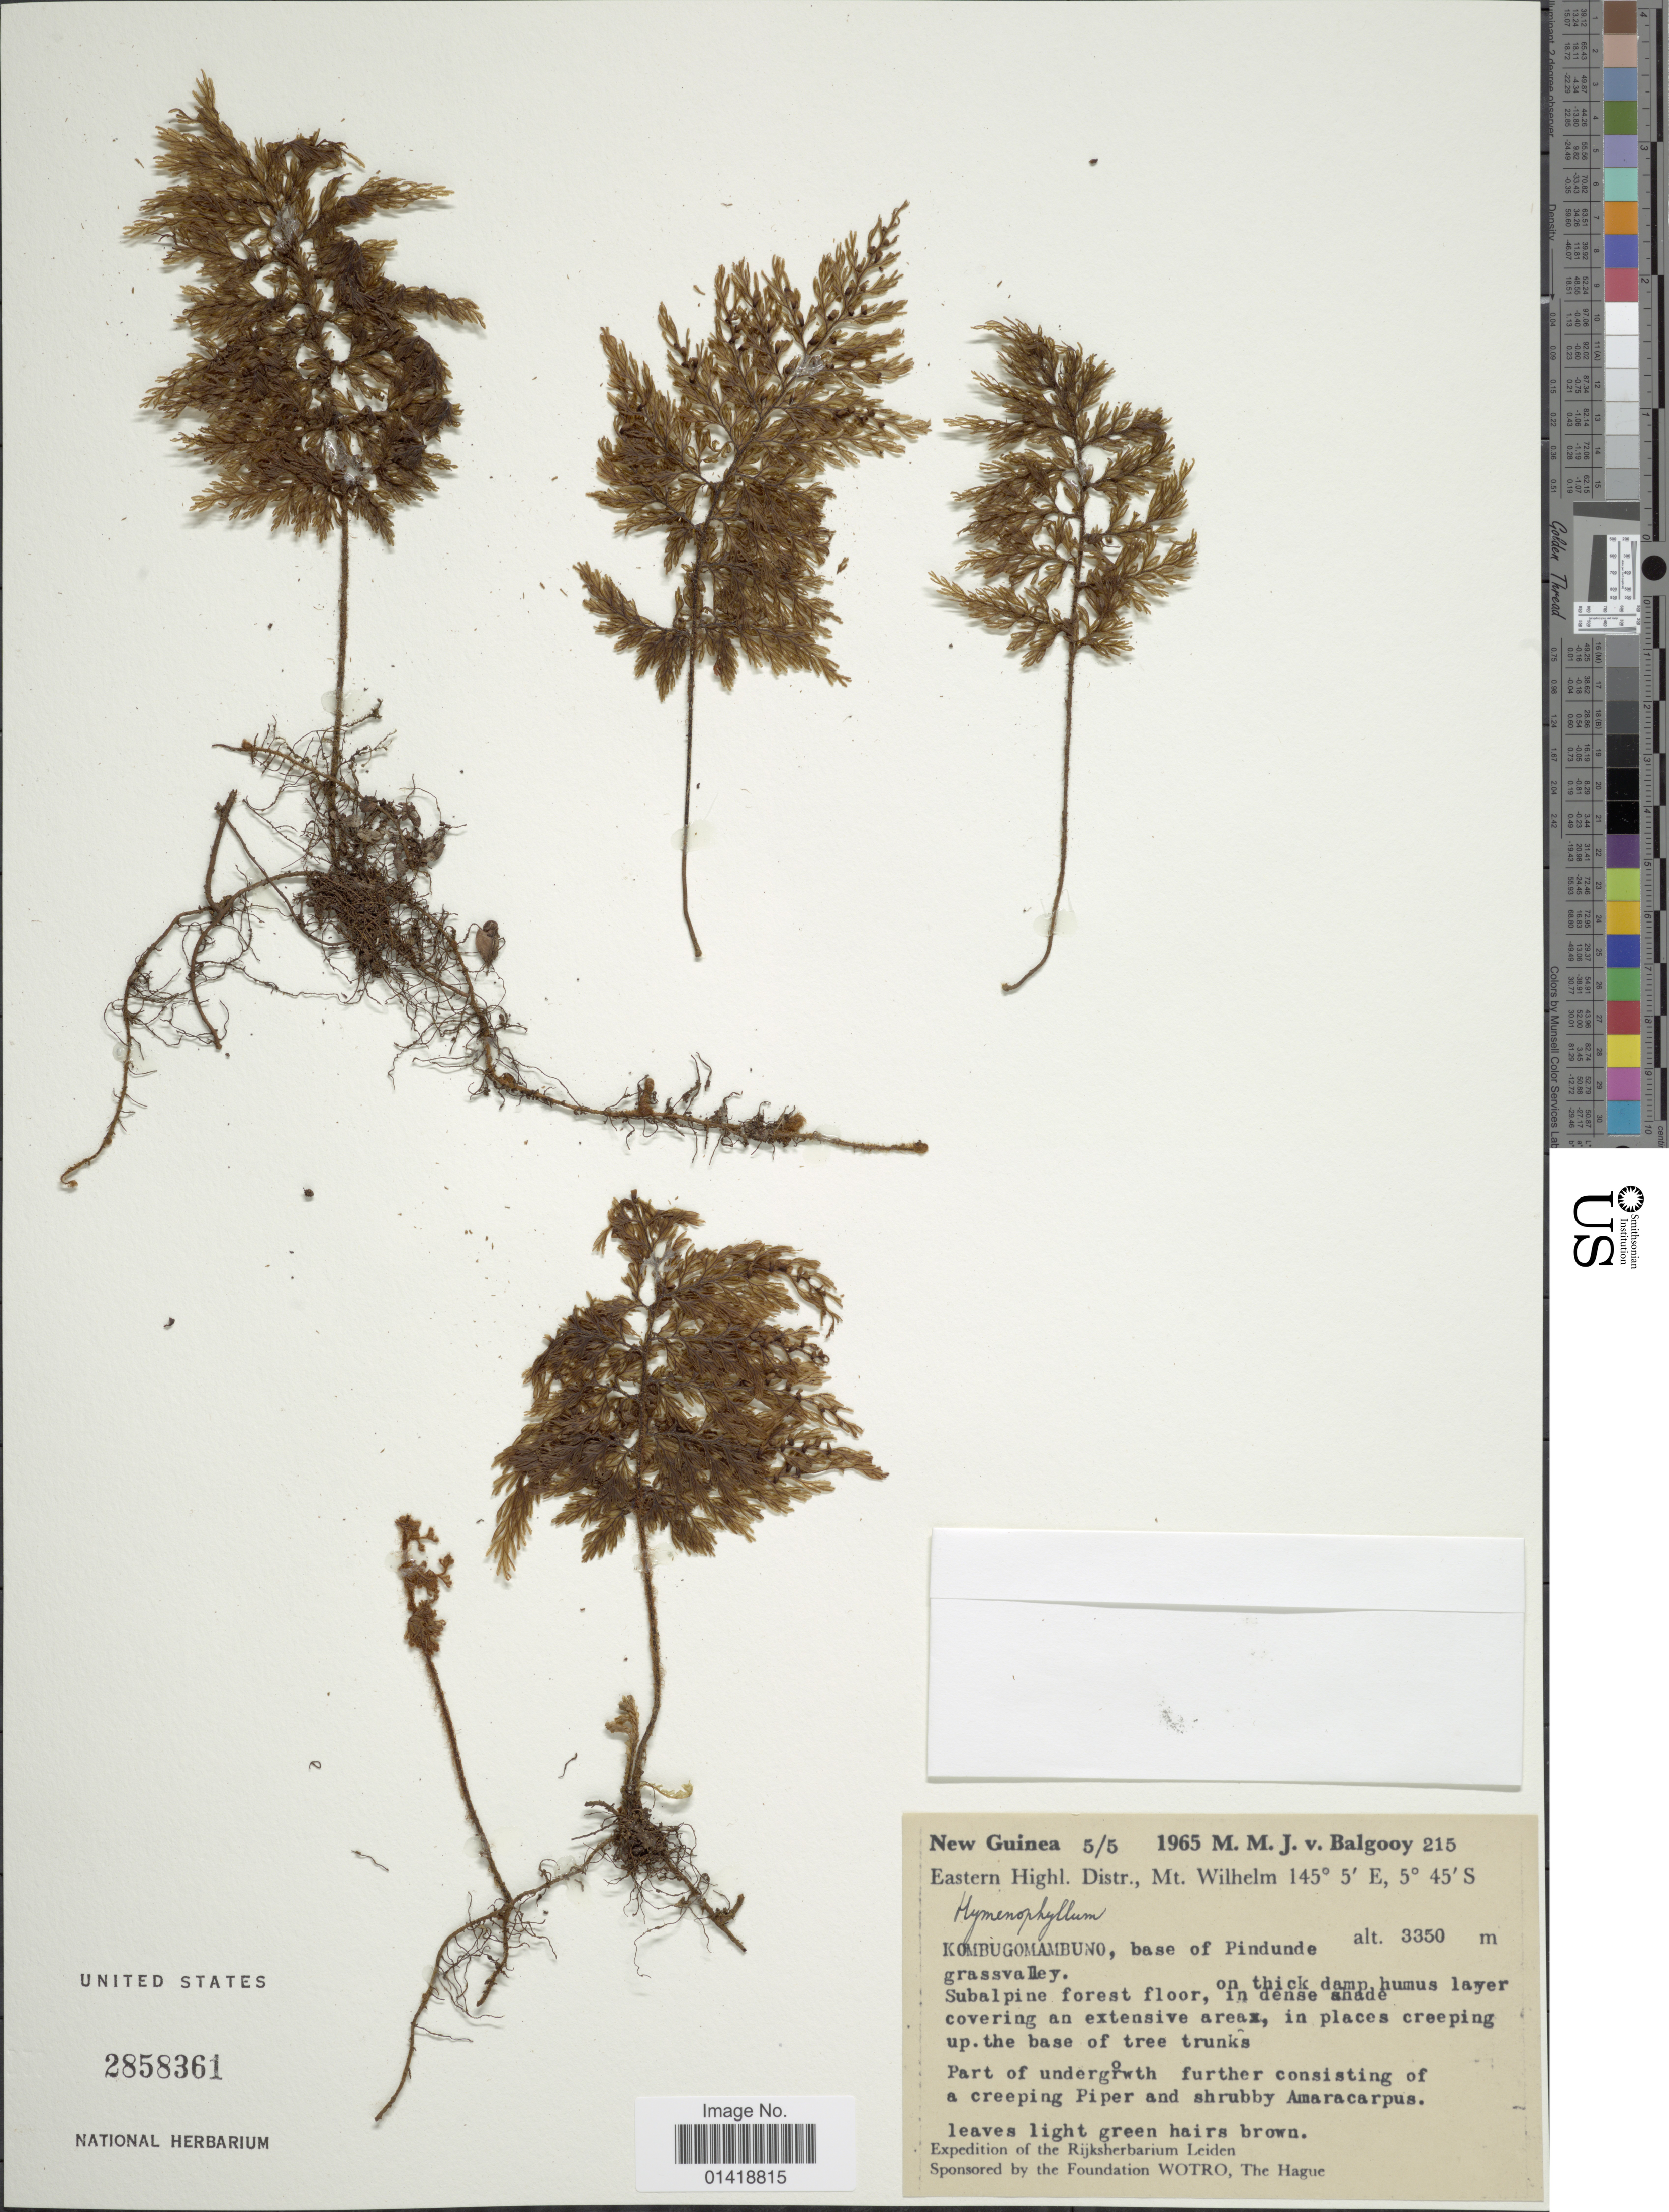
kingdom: Plantae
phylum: Tracheophyta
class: Polypodiopsida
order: Hymenophyllales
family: Hymenophyllaceae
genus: Hymenophyllum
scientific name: Hymenophyllum sp.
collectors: M. M. van Balgooy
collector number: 215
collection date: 1965-05-05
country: Papua New Guinea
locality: New Guinea. Eastern Highl., Distr. , Mt. Wilhelm. Kombugomambundo, base of Pindunde. grassvalley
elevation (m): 3350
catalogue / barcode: US 2858361